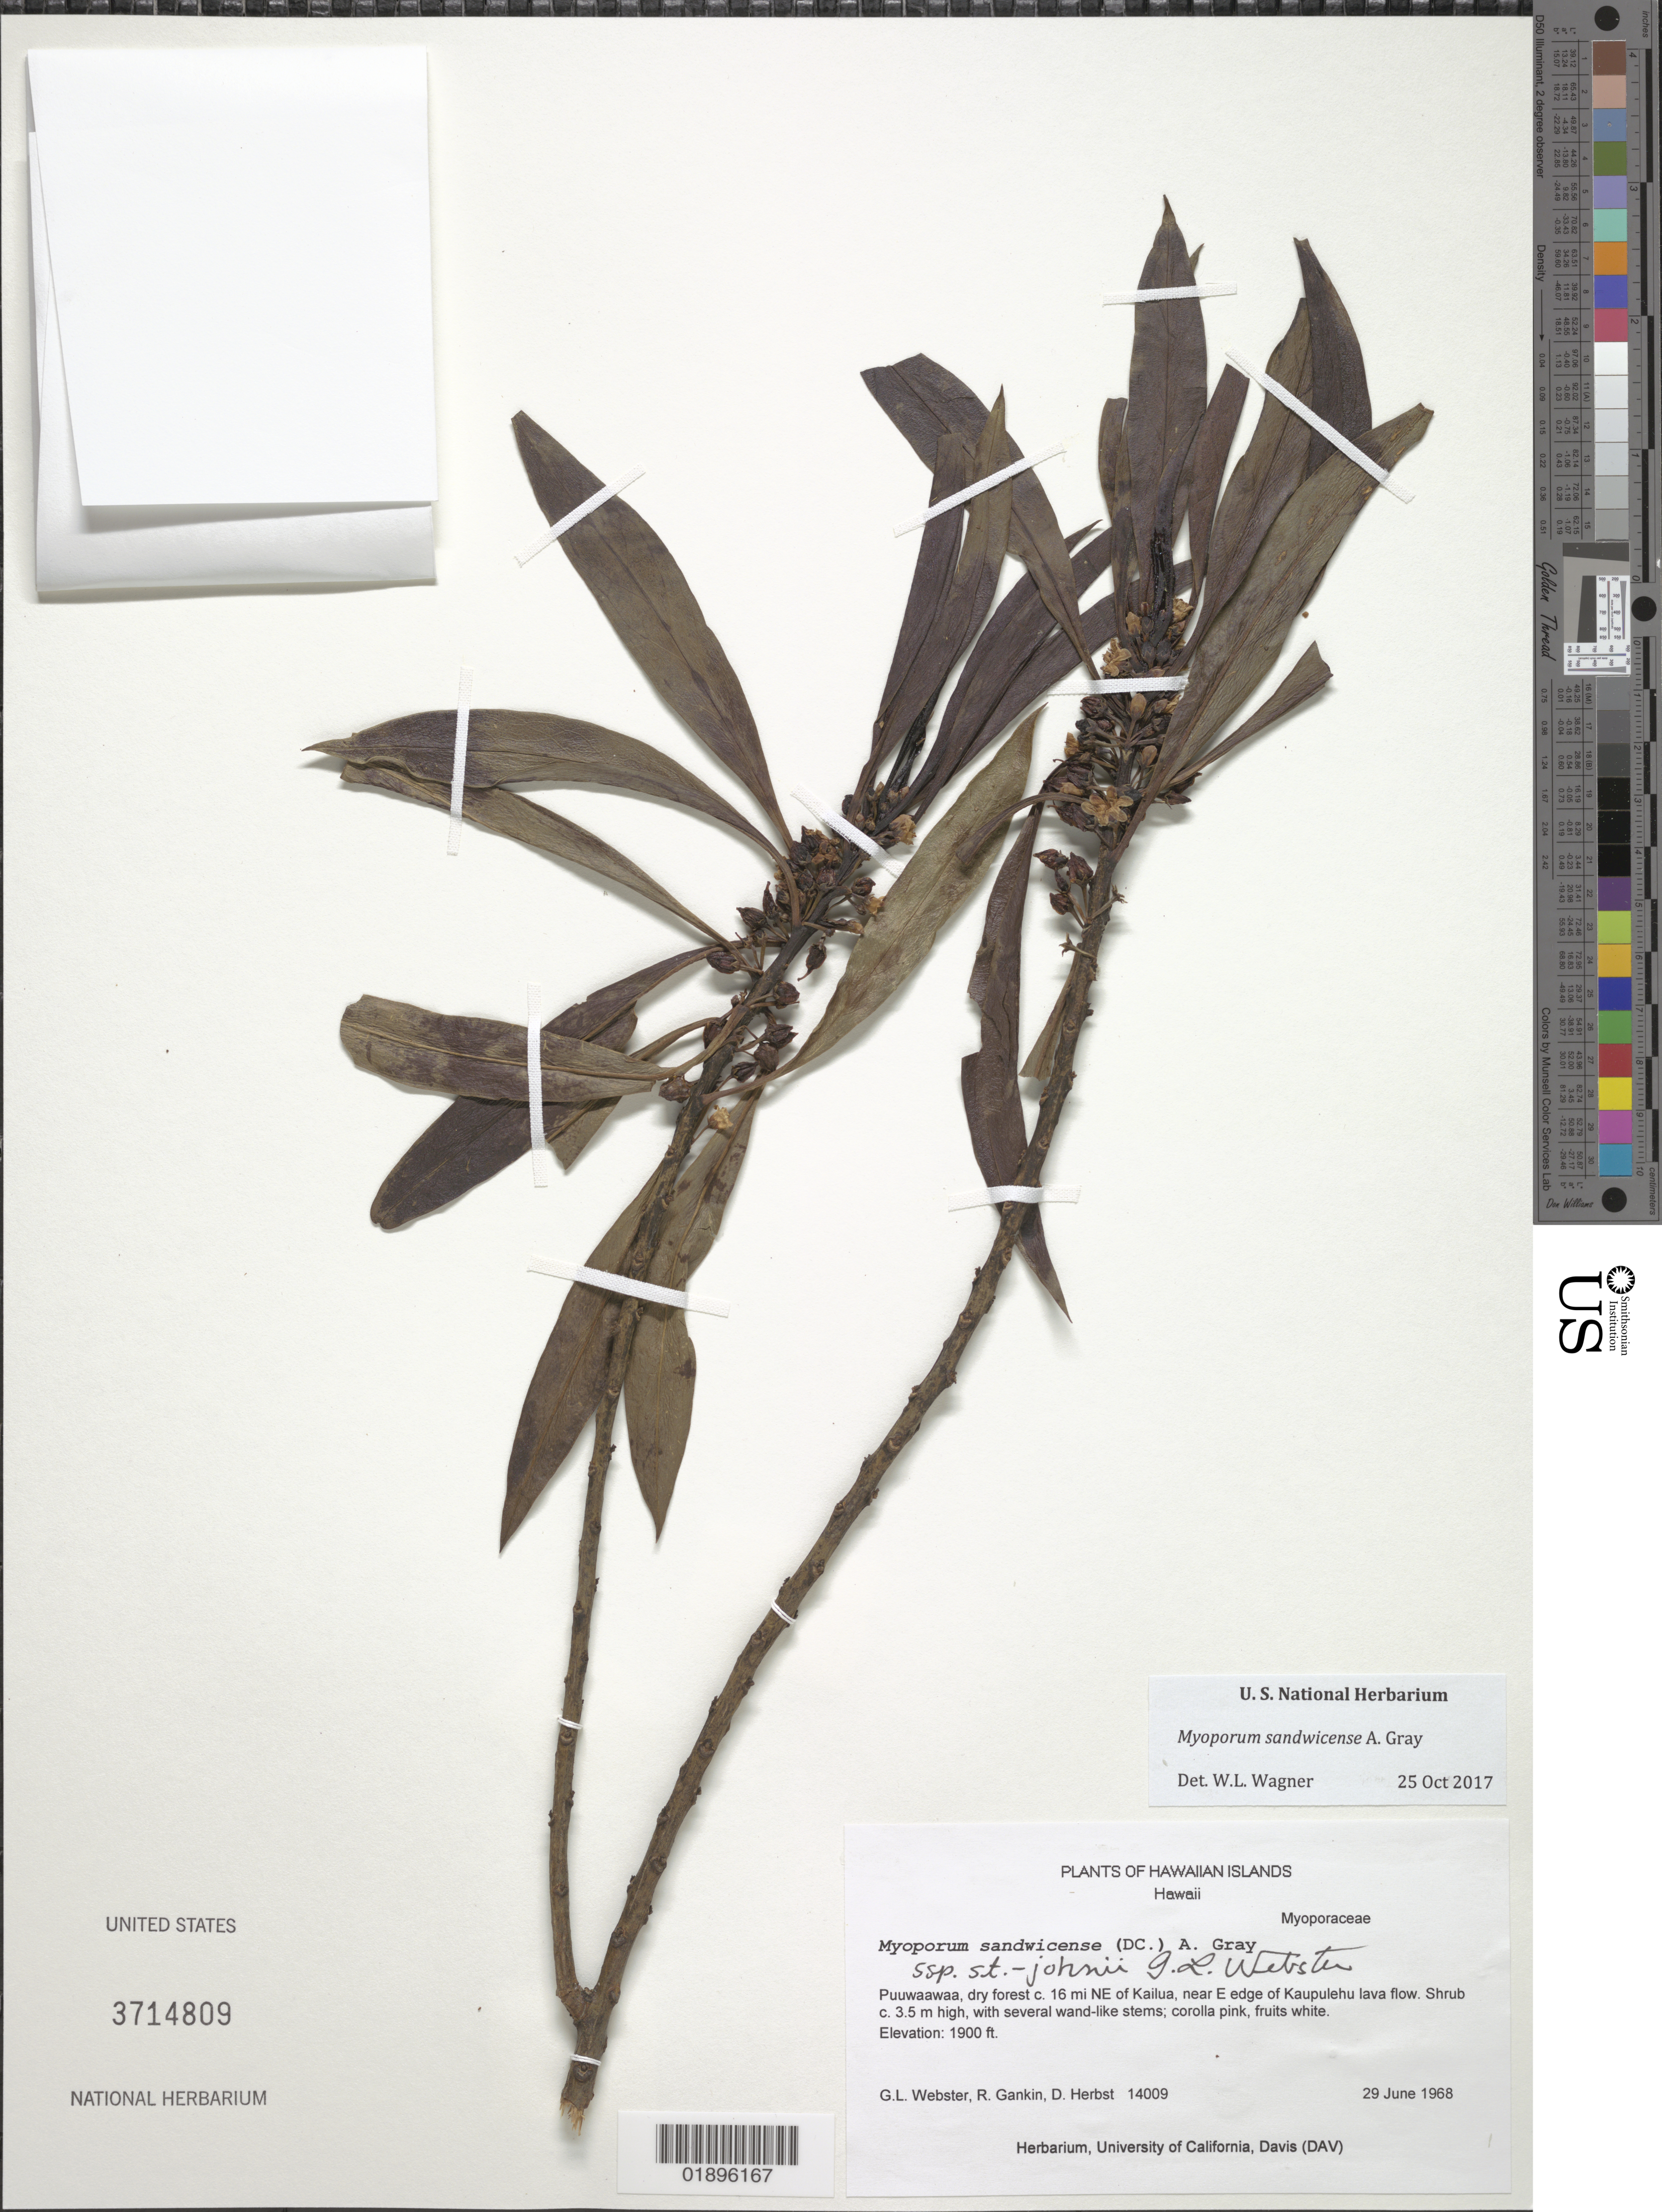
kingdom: Plantae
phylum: Tracheophyta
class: Magnoliopsida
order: Lamiales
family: Scrophulariaceae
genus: Myoporum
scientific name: Myoporum sandwicense subsp. sandwicense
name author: A. Gray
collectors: G. L. Webster, R. Gankin & D. R. Herbst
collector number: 14009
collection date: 1968-06-29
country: United States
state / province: Hawaii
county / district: Hawaii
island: Hawaii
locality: Puuwaawaa, about 16 mi NE of Kailua, near E edge of Kaupulehu lava flow.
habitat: Dry forest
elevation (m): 579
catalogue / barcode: US 3714809